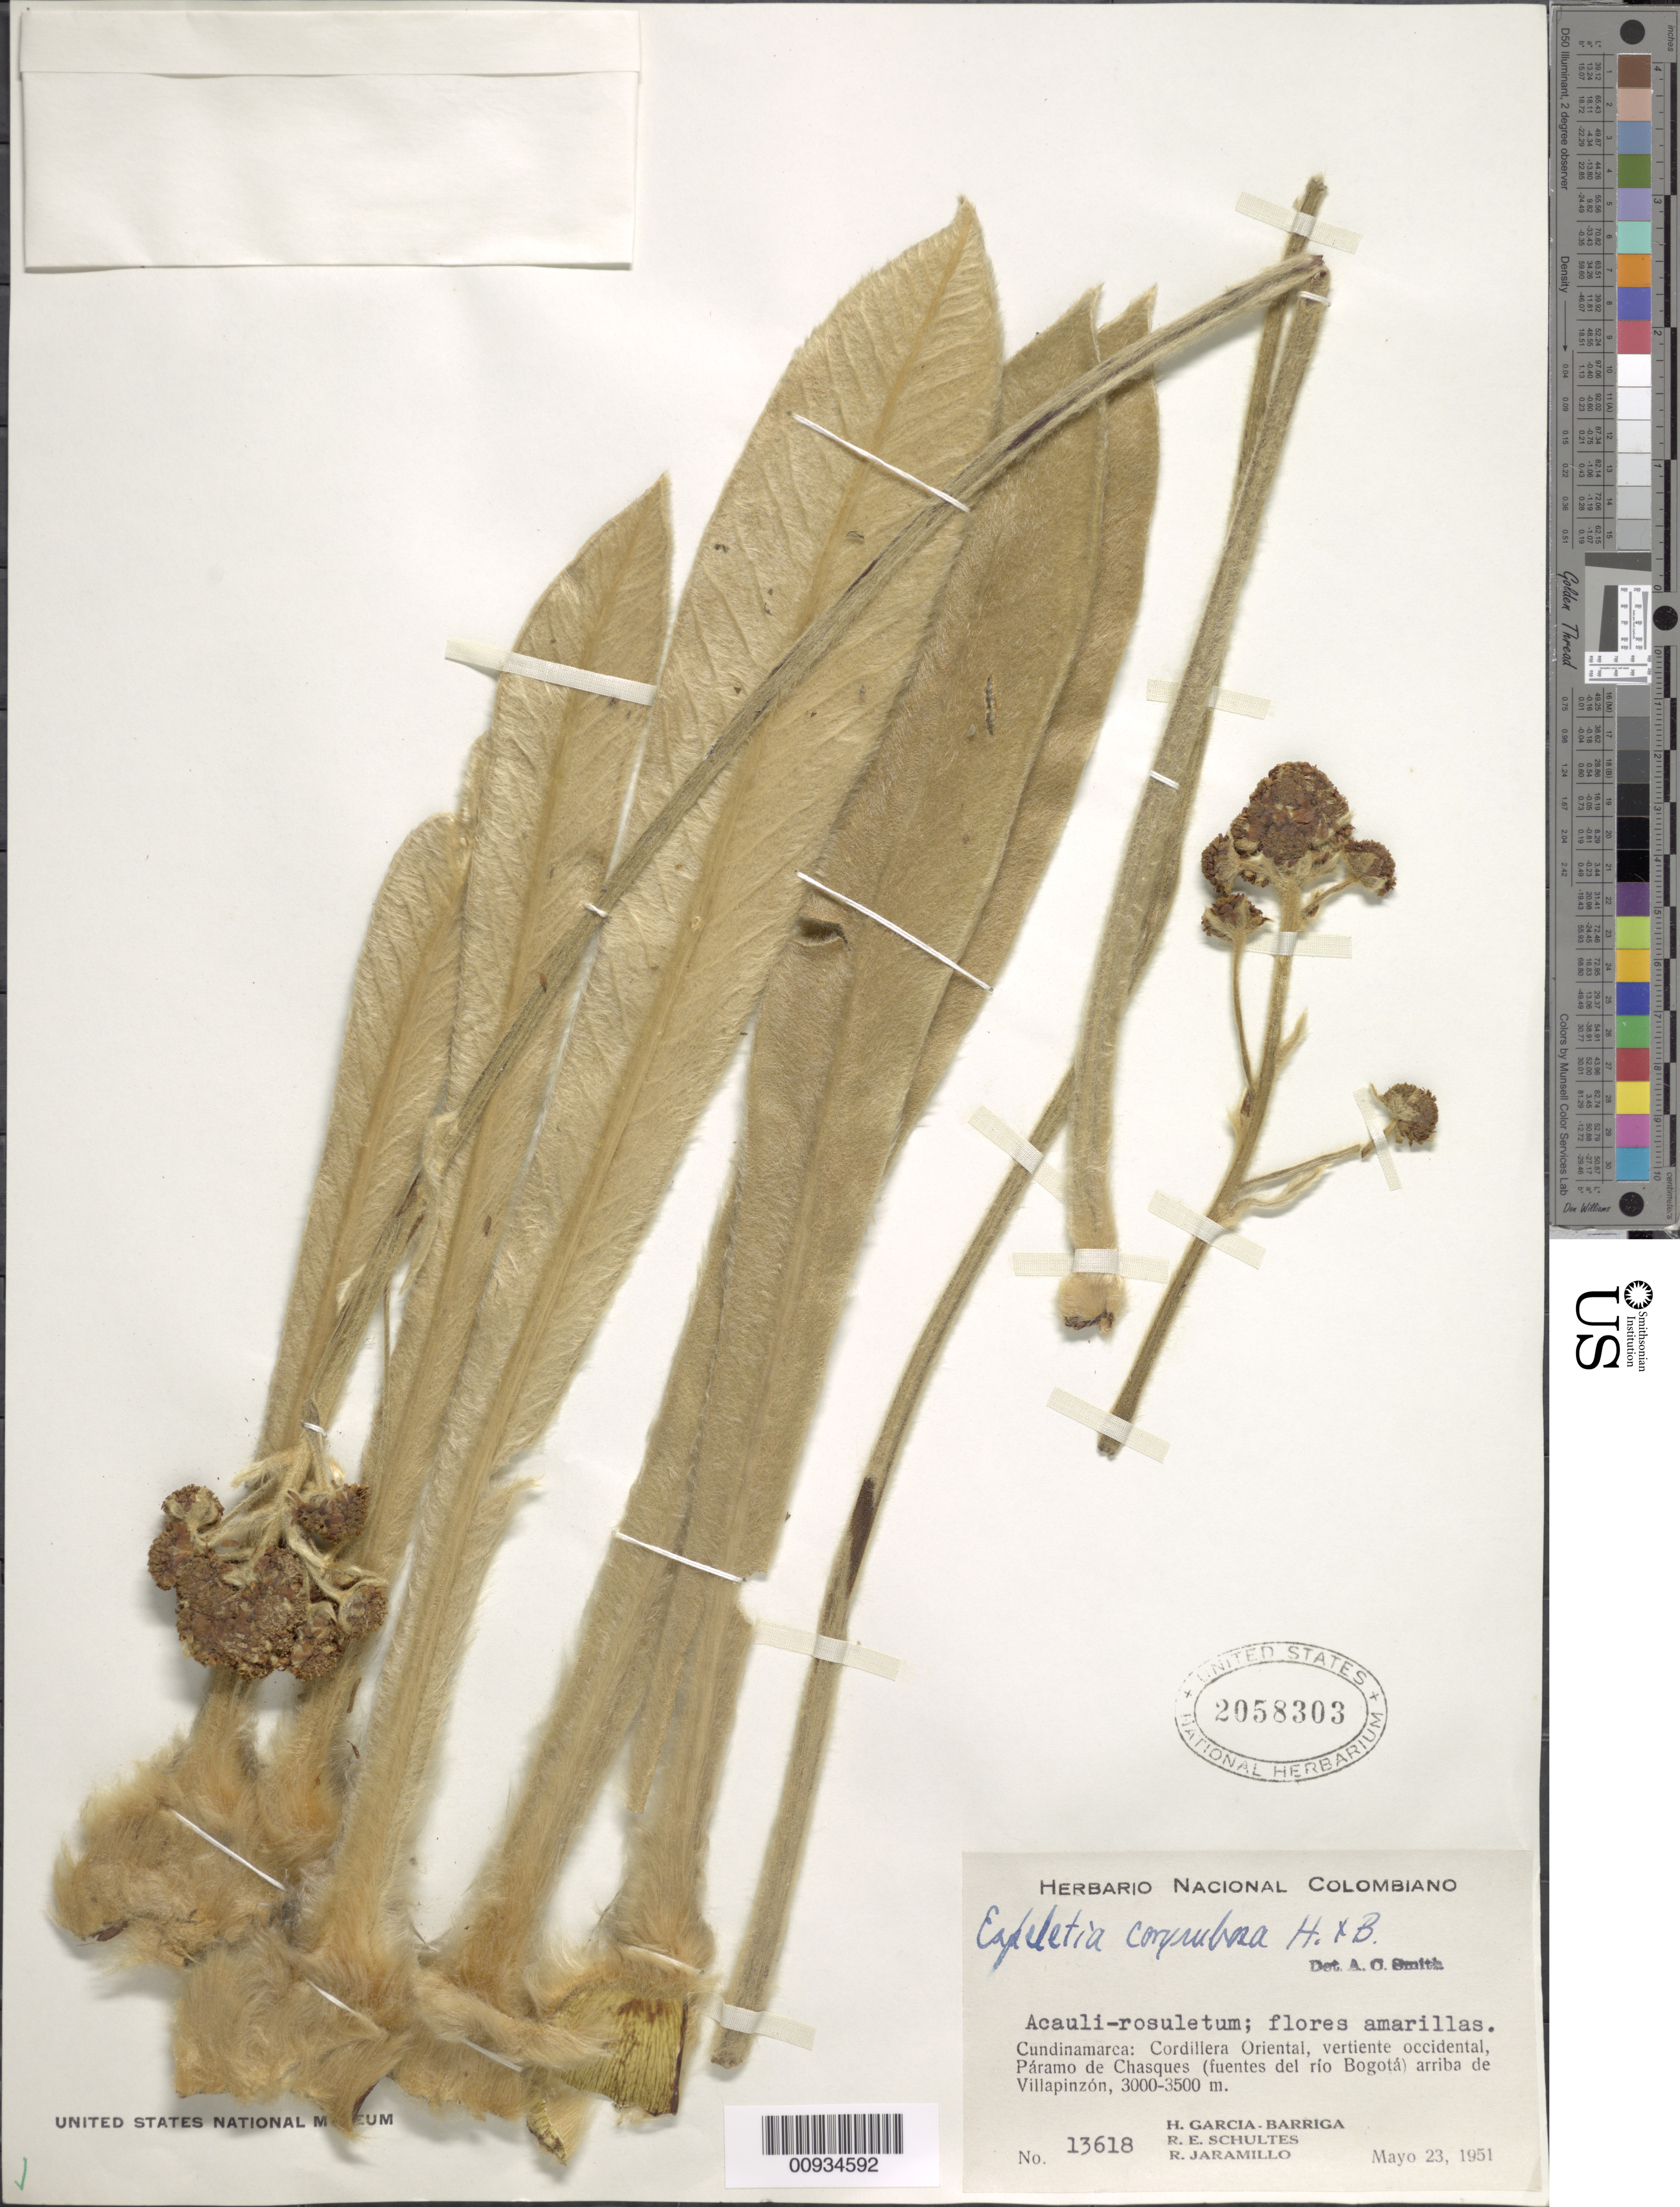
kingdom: Plantae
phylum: Tracheophyta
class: Magnoliopsida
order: Asterales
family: Asteraceae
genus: Espeletiopsis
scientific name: Espeletiopsis corymbosa subsp. zipaquirana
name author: (Cuatrec.) Cuatrec.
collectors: H. García Barriga, R. E. Schultes & R. Jaramillo M.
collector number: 13618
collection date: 1951-05-13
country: Colombia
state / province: Cundinamarca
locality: Páramo de Chasques. Fuentes del río Bogotá, arriba de Villapinzón, Cordillera Oriental, vertiente occidental.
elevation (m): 3000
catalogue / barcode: US 2058303